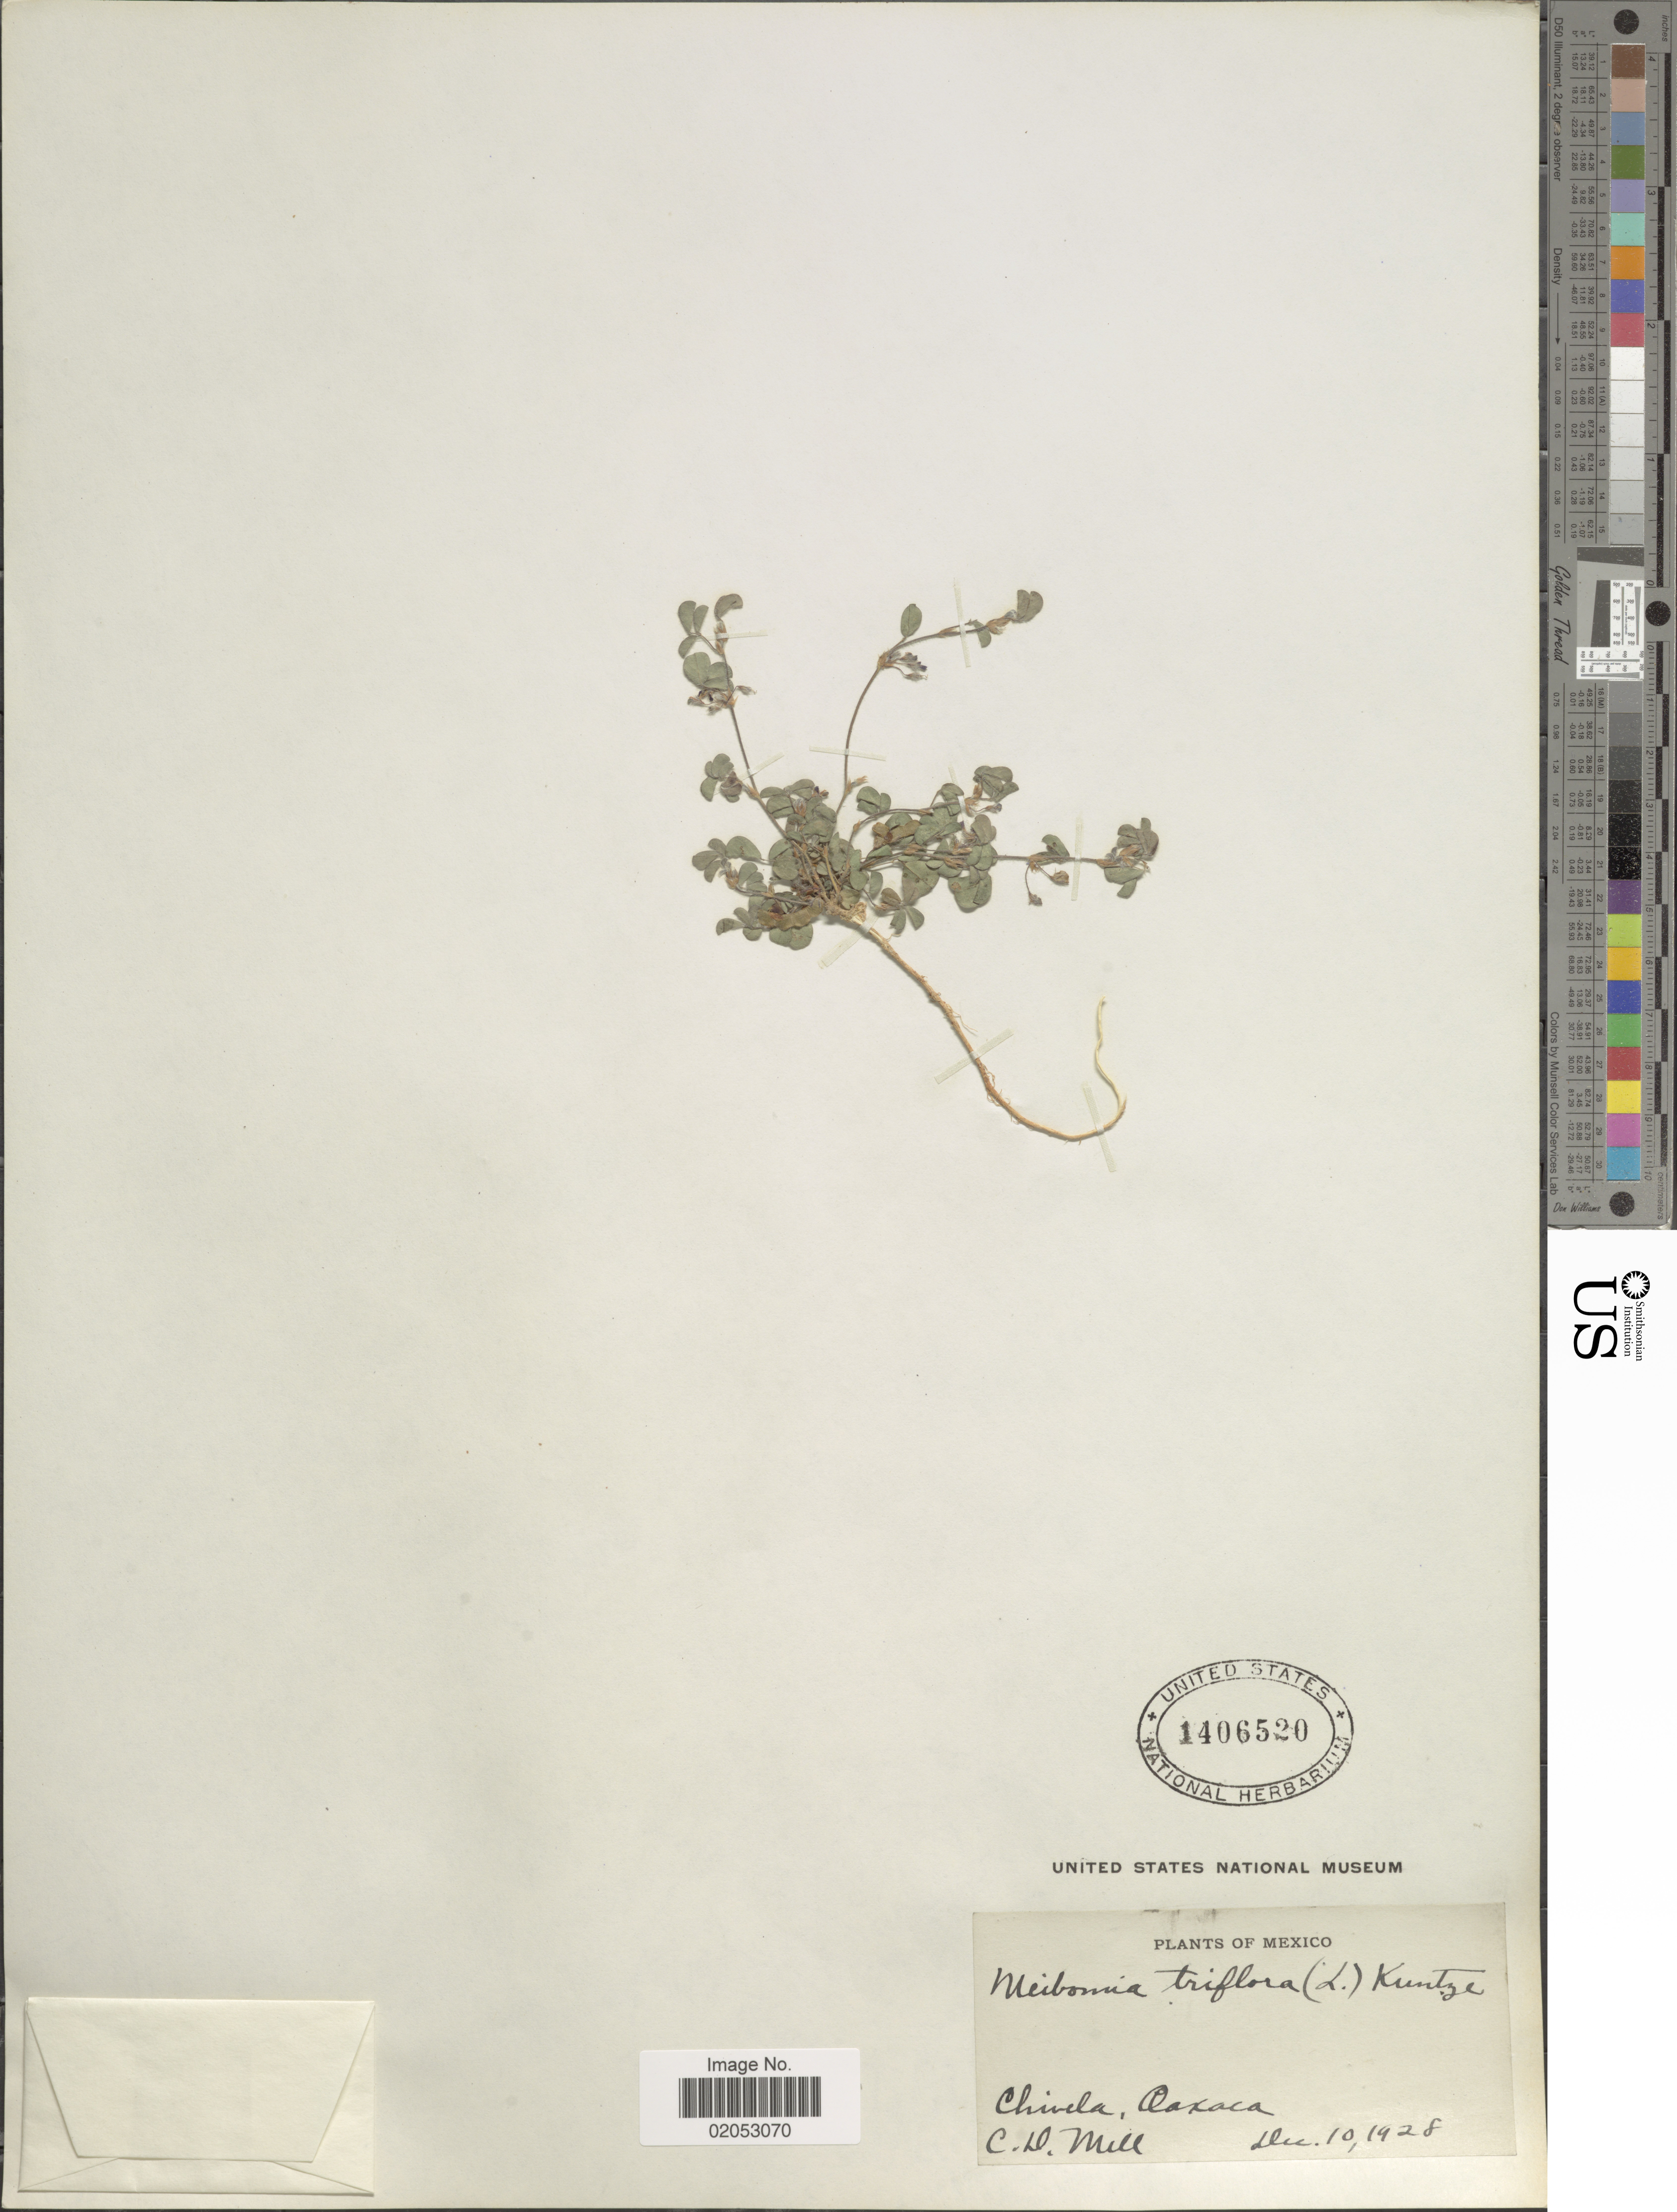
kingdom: Plantae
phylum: Tracheophyta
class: Magnoliopsida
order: Fabales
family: Fabaceae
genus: Grona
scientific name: Grona triflora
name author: (L.) H. Ohashi & K. Ohashi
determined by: Strong, Mark T., (BOT), Smithsonian Institution - National Museum of Natural History (UNITED STATES)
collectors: C. D. Mell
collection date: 1928-12-10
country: Mexico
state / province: Oaxaca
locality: Chivela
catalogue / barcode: US 1406520